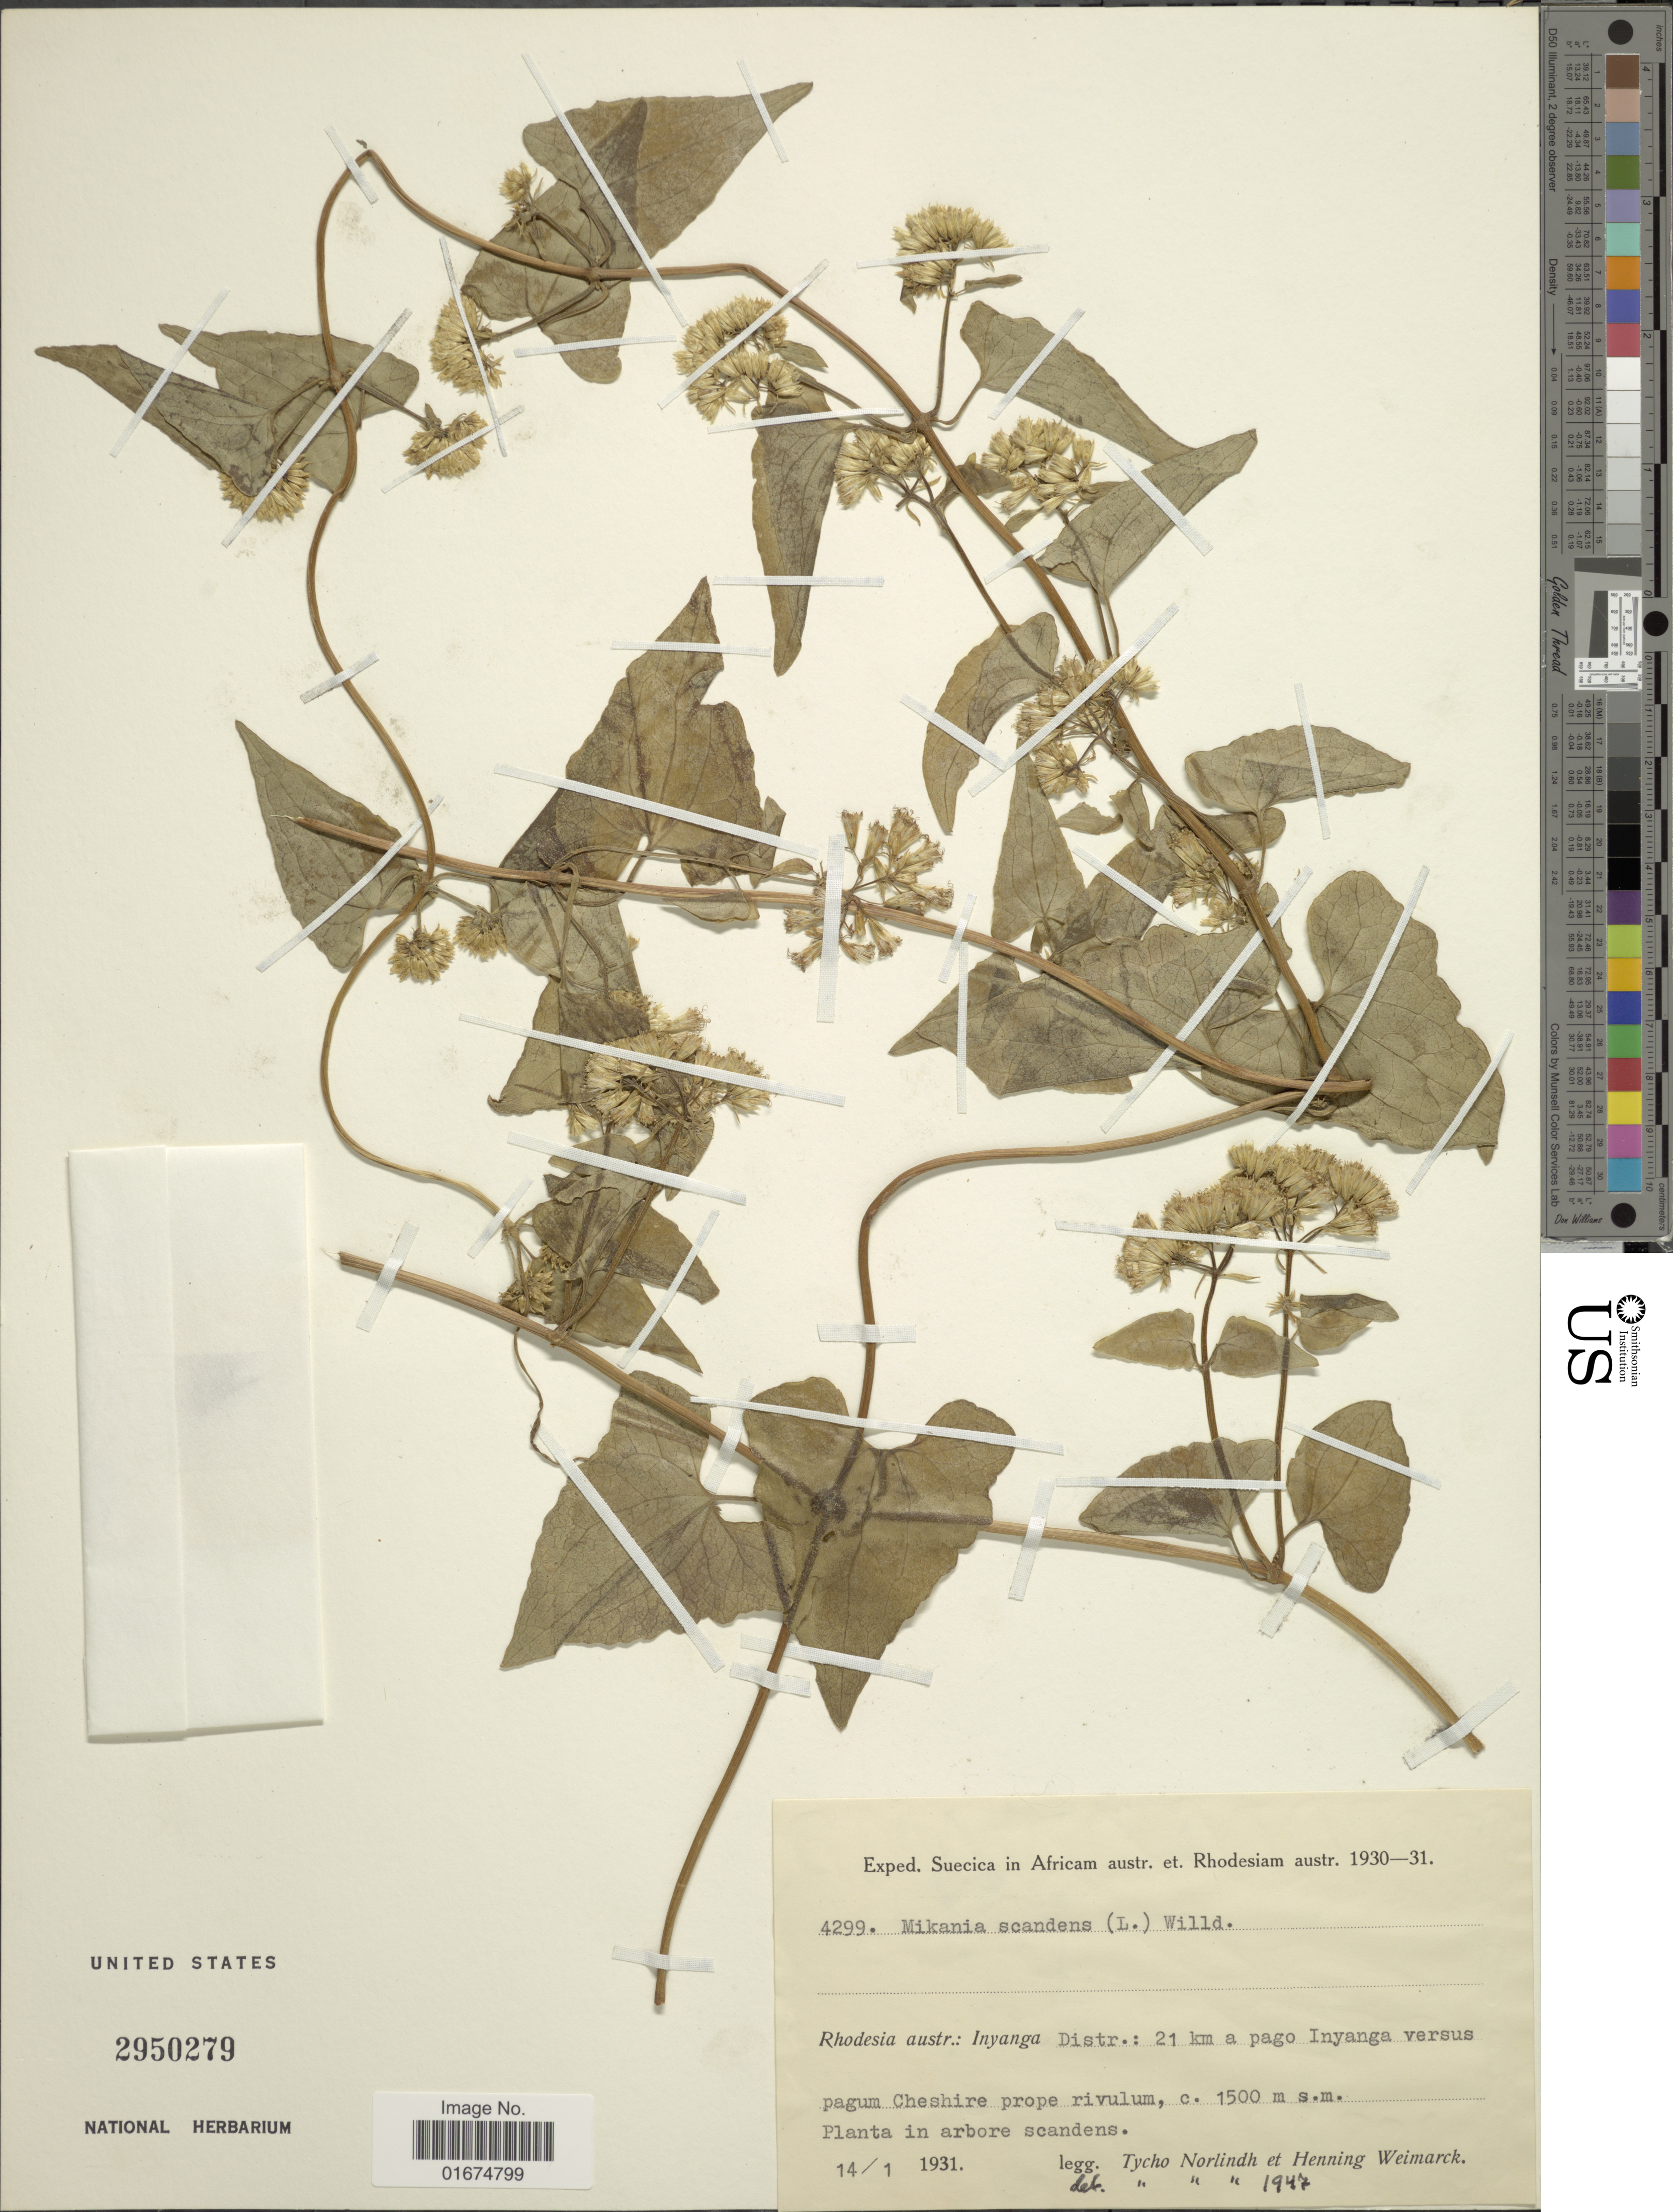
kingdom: Plantae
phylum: Tracheophyta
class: Magnoliopsida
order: Asterales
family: Asteraceae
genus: Mikania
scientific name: Mikania chenopodifolia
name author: Willd.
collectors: N. T. Norlindh & H. Weimarck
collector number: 4299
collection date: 1931-01-14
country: Zimbabwe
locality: Rhodesia austr.: Inyanga Distr.: 21 km a pago Inyanga versus pagum Cheshire prope rivulum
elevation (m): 1500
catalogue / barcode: US 2950279